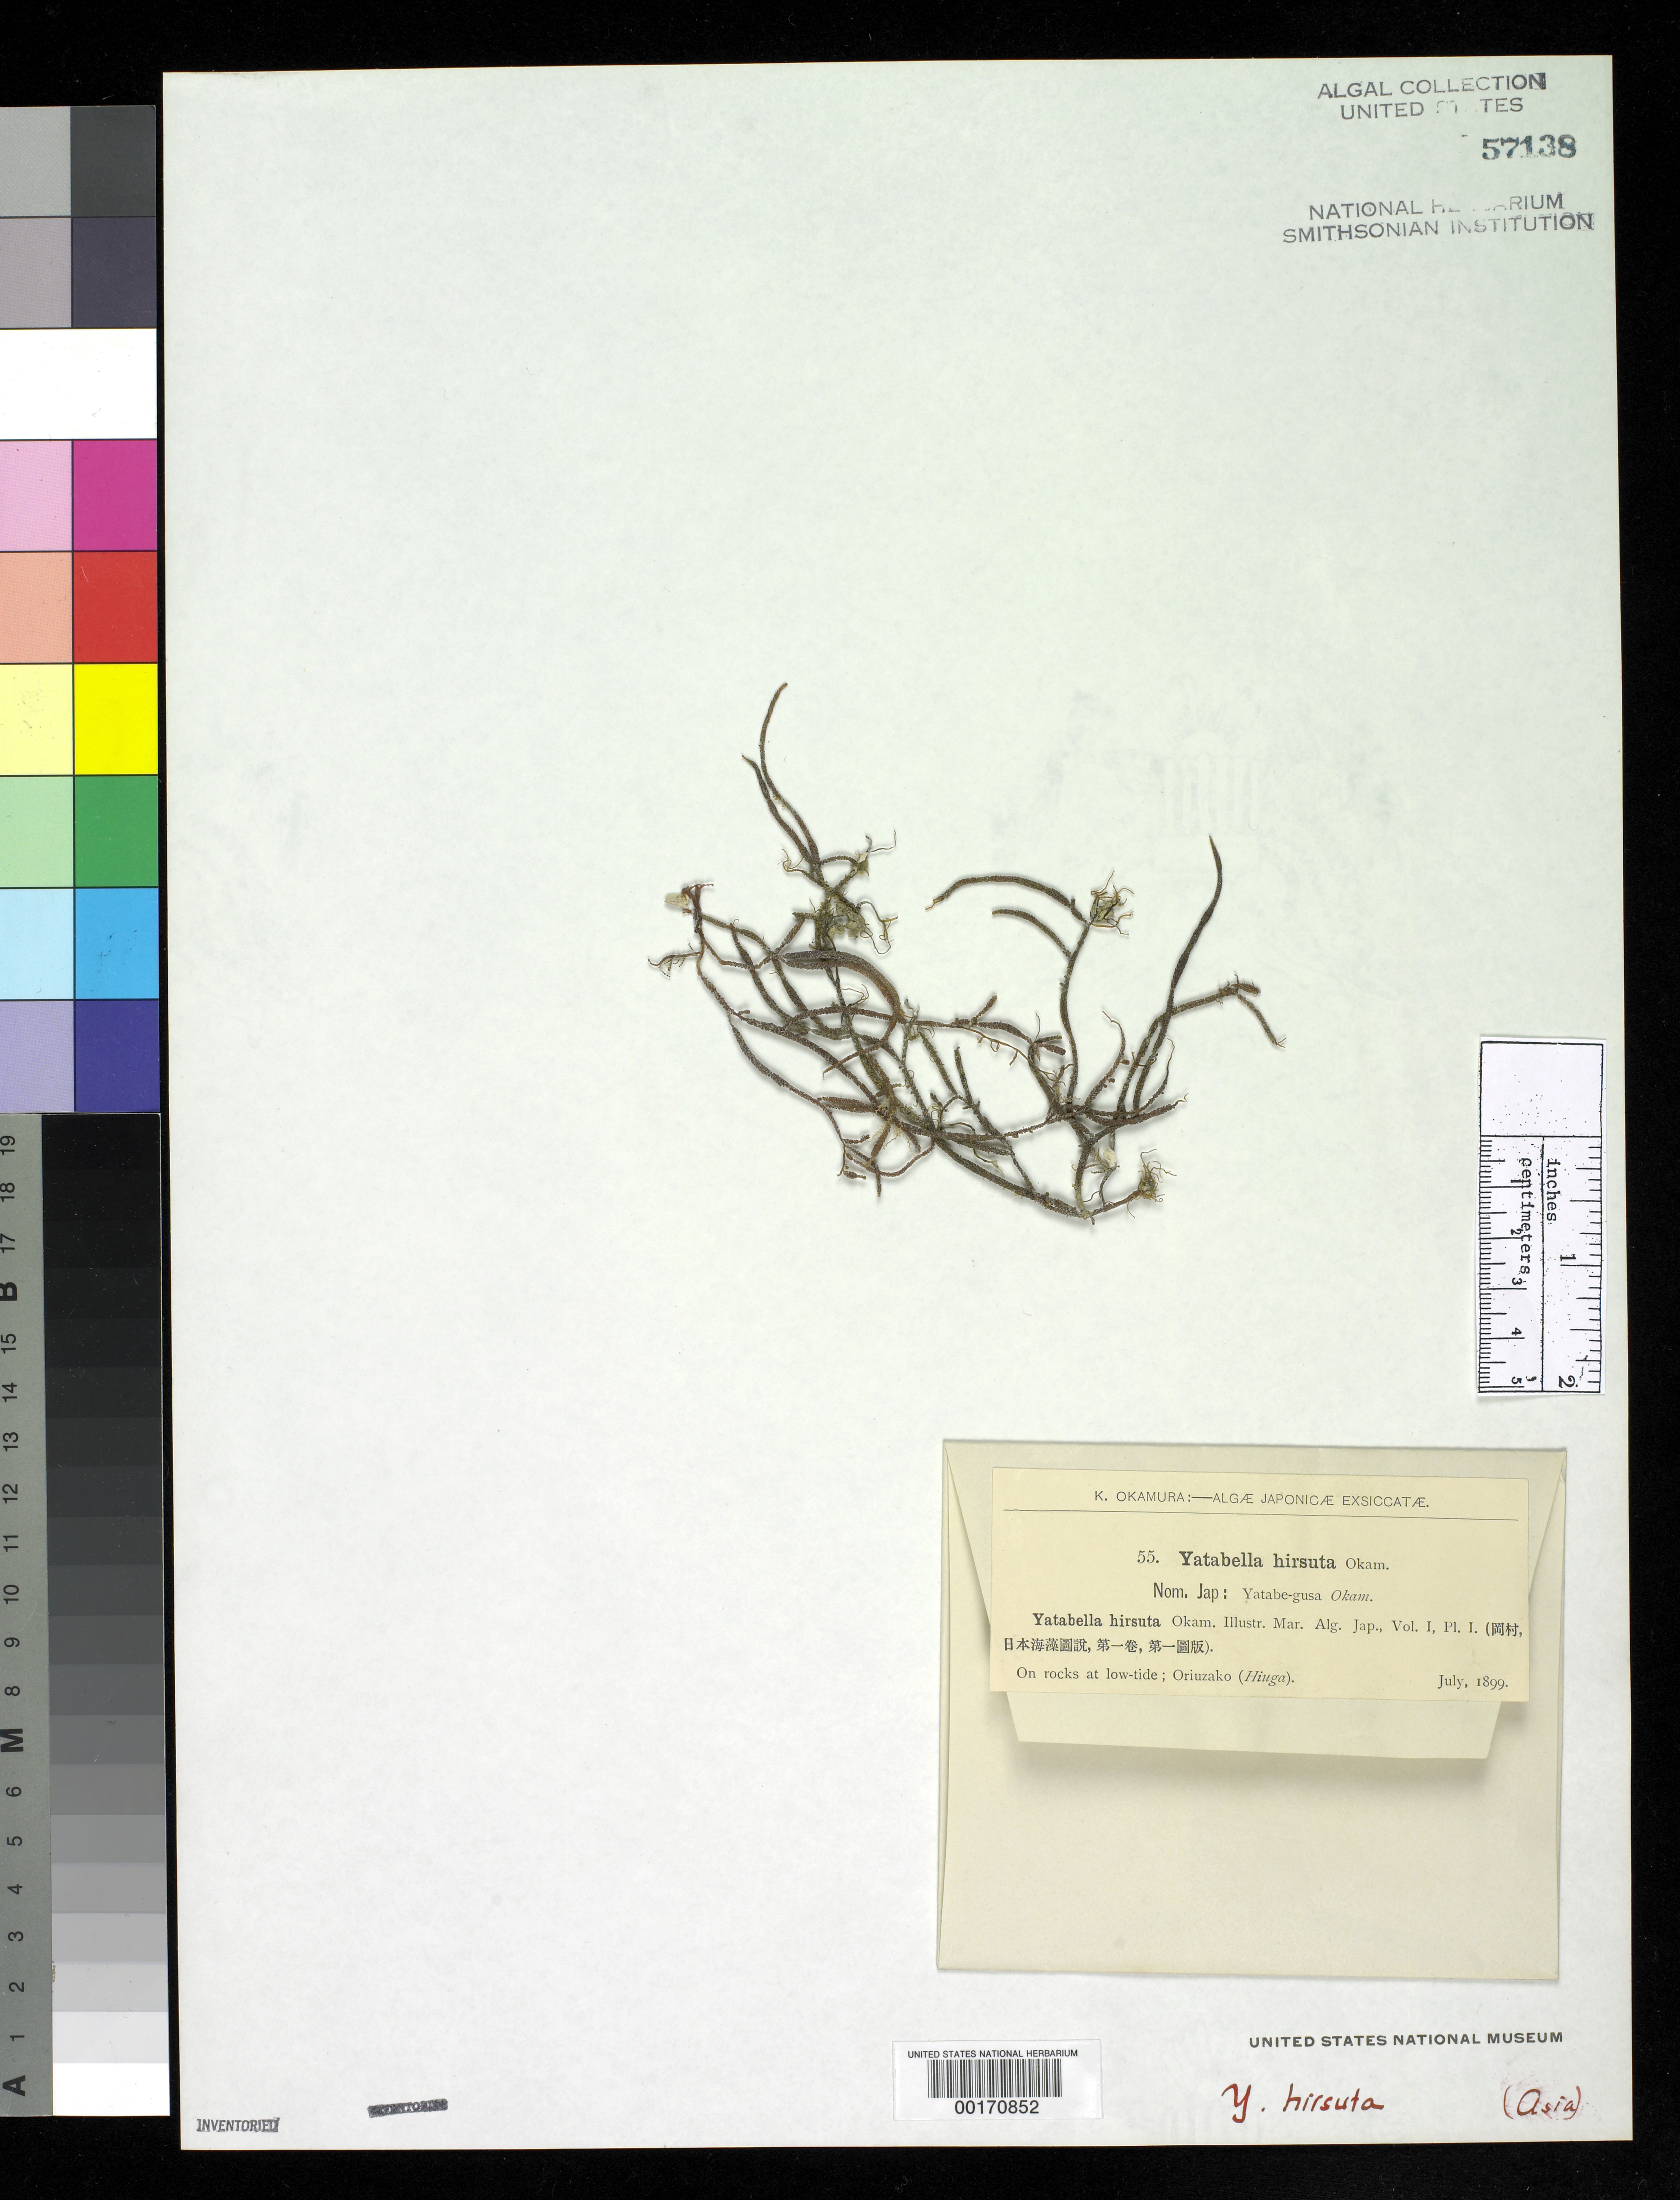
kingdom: Plantae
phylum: Rhodophyta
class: Florideophyceae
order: Gelidiales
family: Gelidiaceae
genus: Yatabella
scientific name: Yatabella hirsuta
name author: Okamura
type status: Isotype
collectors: K. Okamura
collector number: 55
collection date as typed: Jul 1899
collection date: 1899-07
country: Japan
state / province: Miyazaki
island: Kyushu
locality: Oriuzako, Hyuga (Hiuga).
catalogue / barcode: US 57138